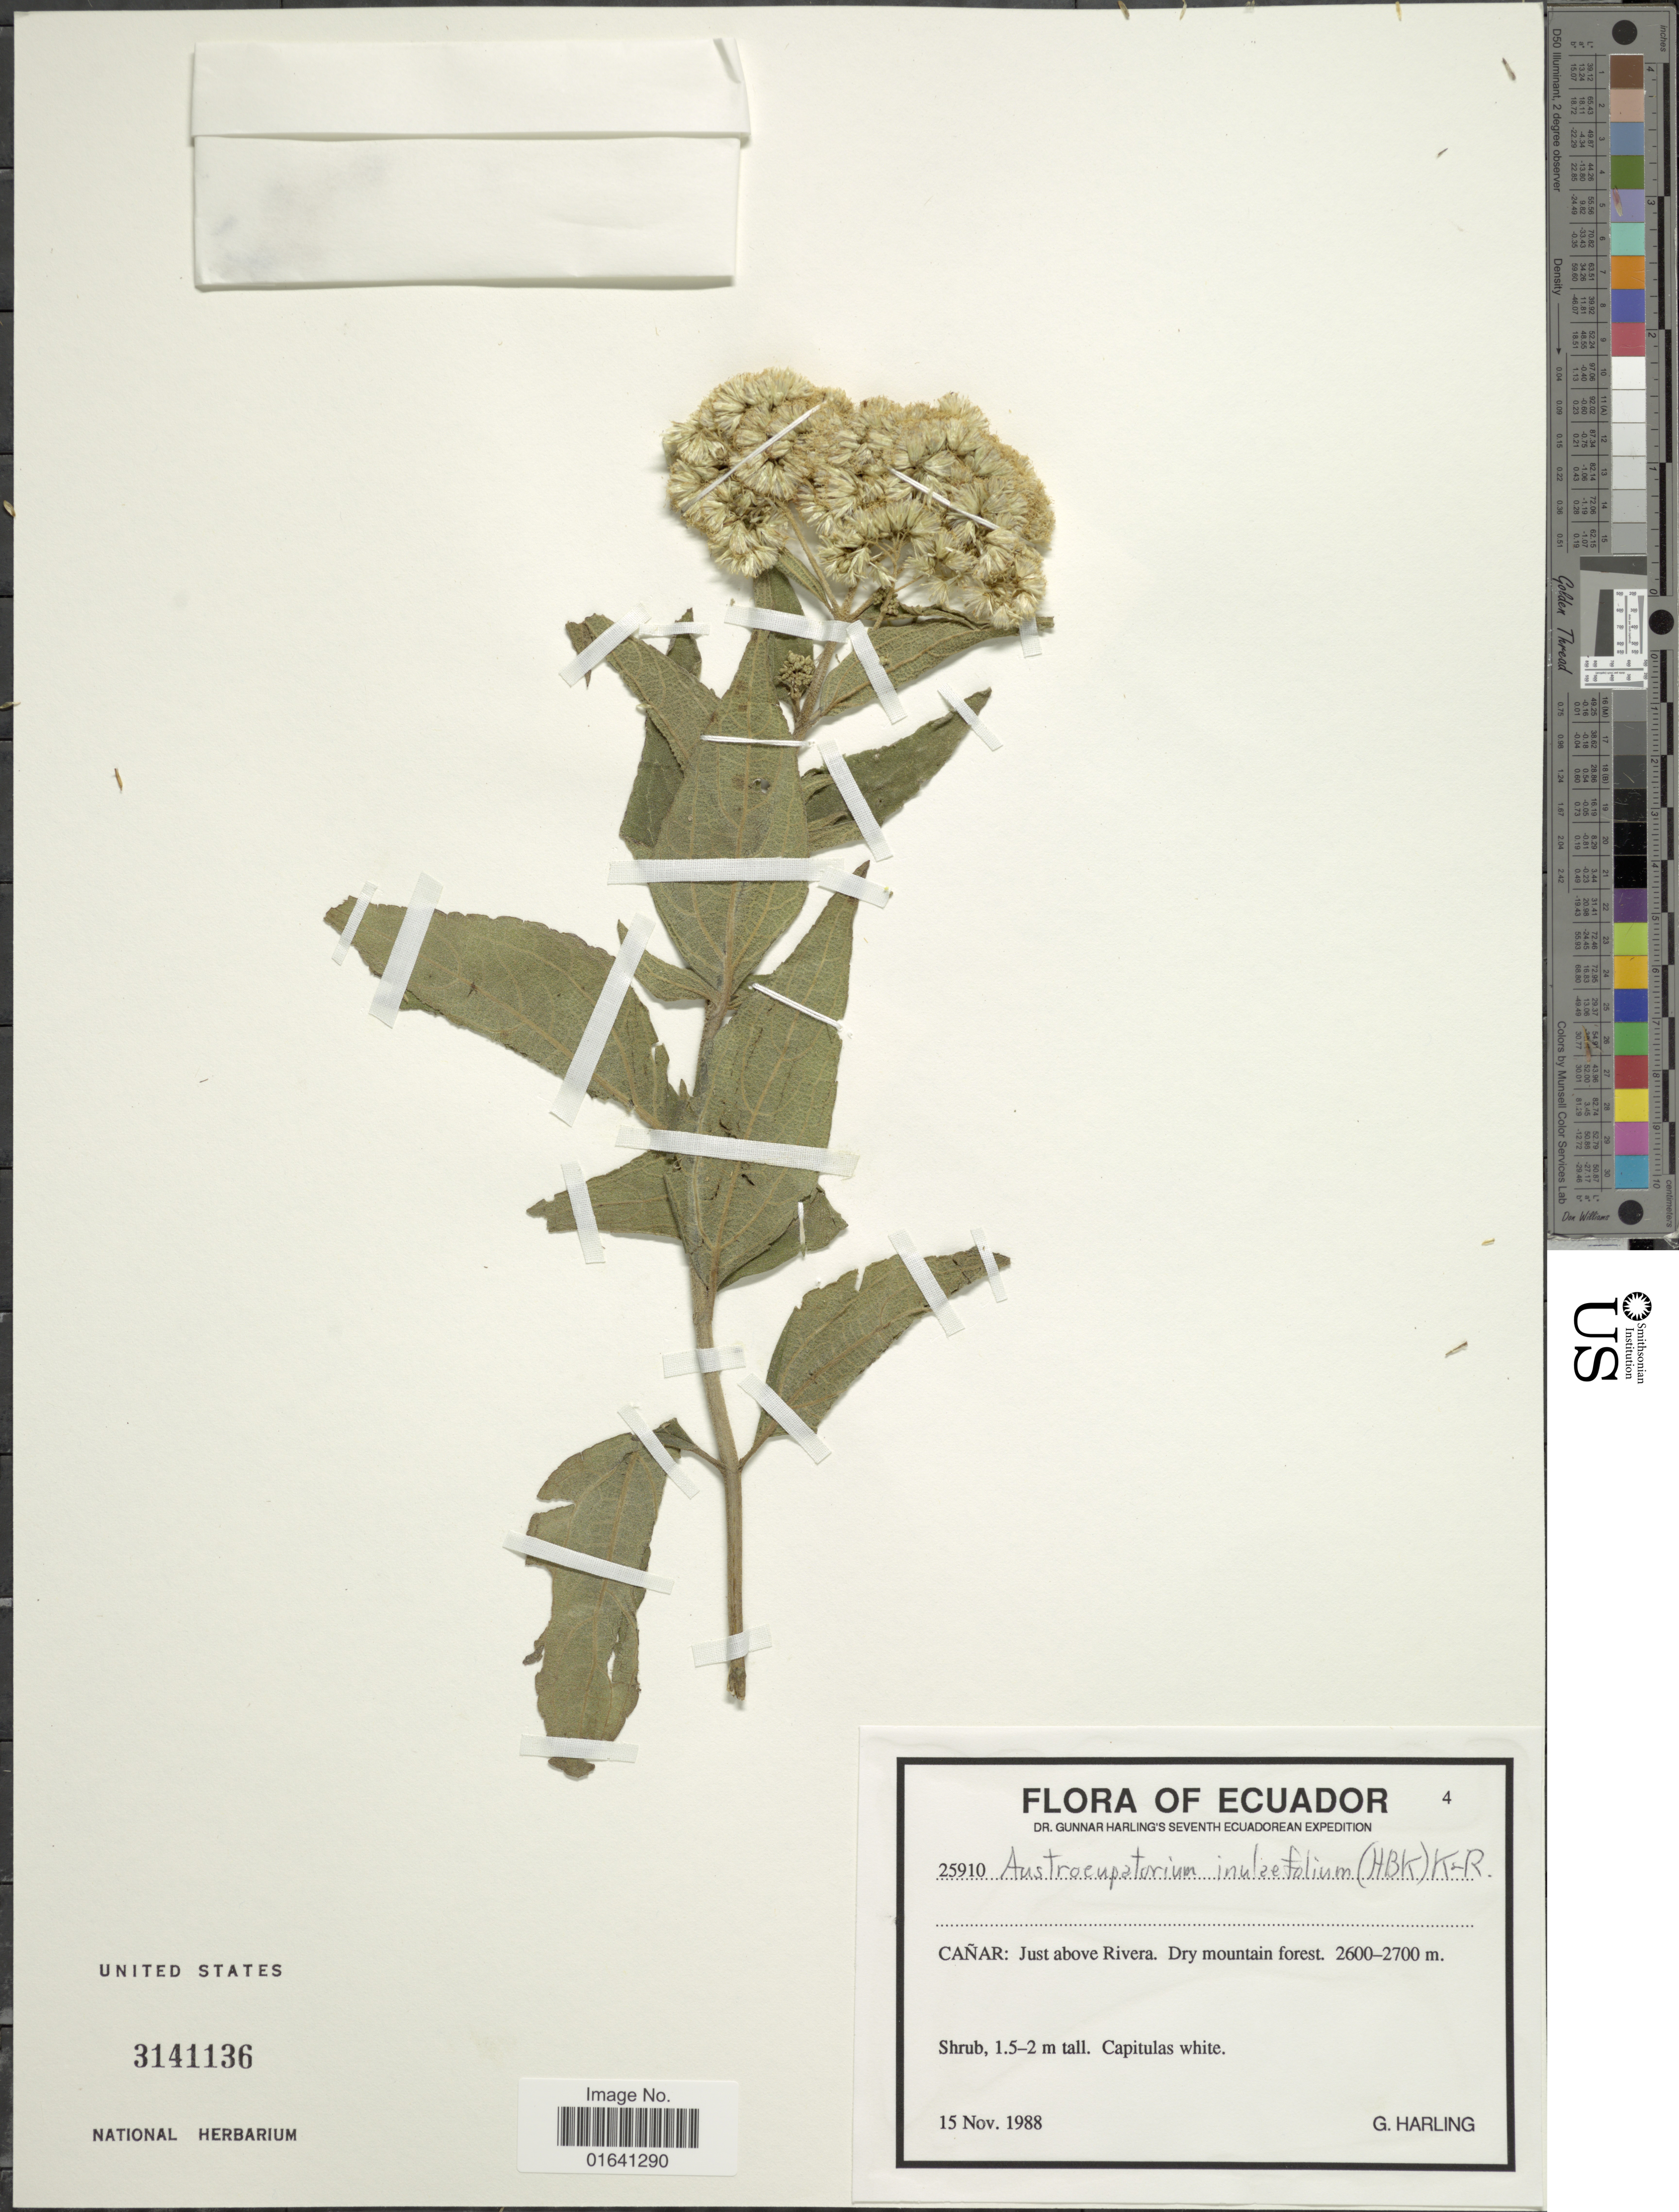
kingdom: Plantae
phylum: Tracheophyta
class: Magnoliopsida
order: Asterales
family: Asteraceae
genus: Austroeupatorium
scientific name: Austroeupatorium inulaefolium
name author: (Kunth) R.M. King & H. Rob.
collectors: G. Harling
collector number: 25910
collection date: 1988-11-15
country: Ecuador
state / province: Cañar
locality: Just above Rivera. Dry mountain forest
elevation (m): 2600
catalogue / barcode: US 3141136